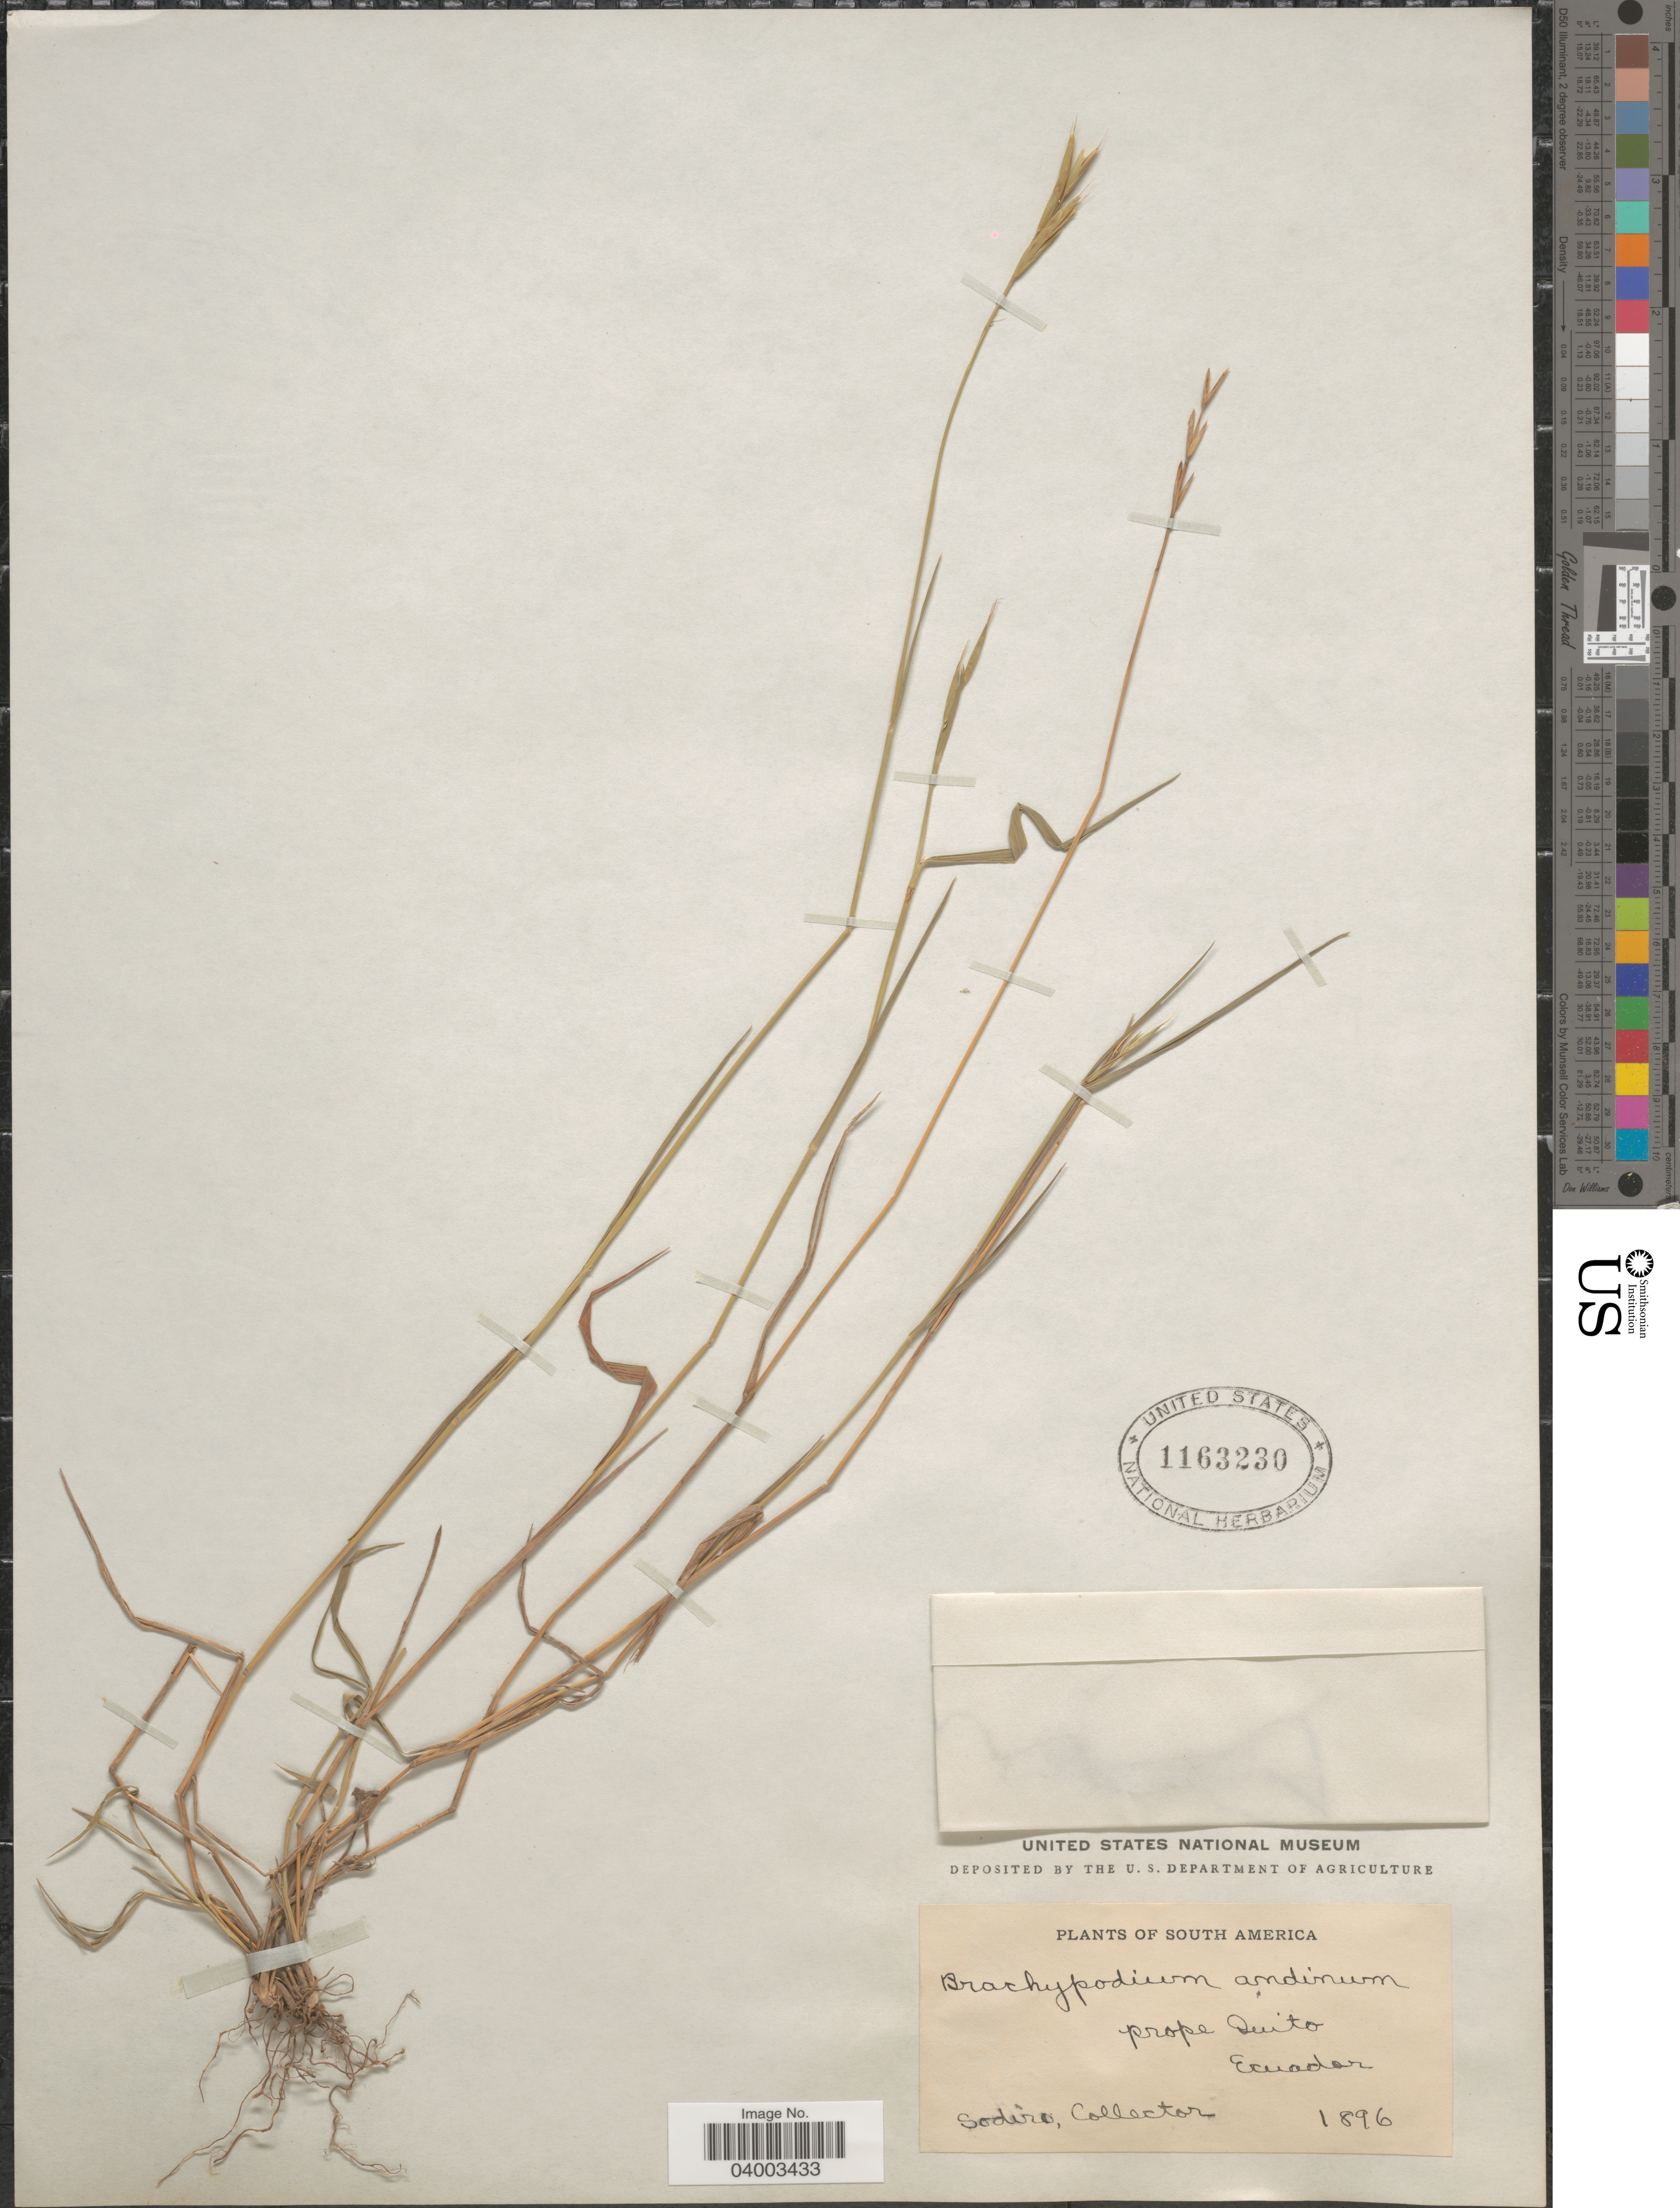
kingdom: Plantae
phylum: Tracheophyta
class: Liliopsida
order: Poales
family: Poaceae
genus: Brachypodium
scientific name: Brachypodium andinum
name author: Hack. ex Sodiro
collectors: Sodiro, --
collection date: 1896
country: Ecuador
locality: Prope Quito.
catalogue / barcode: US 1163230